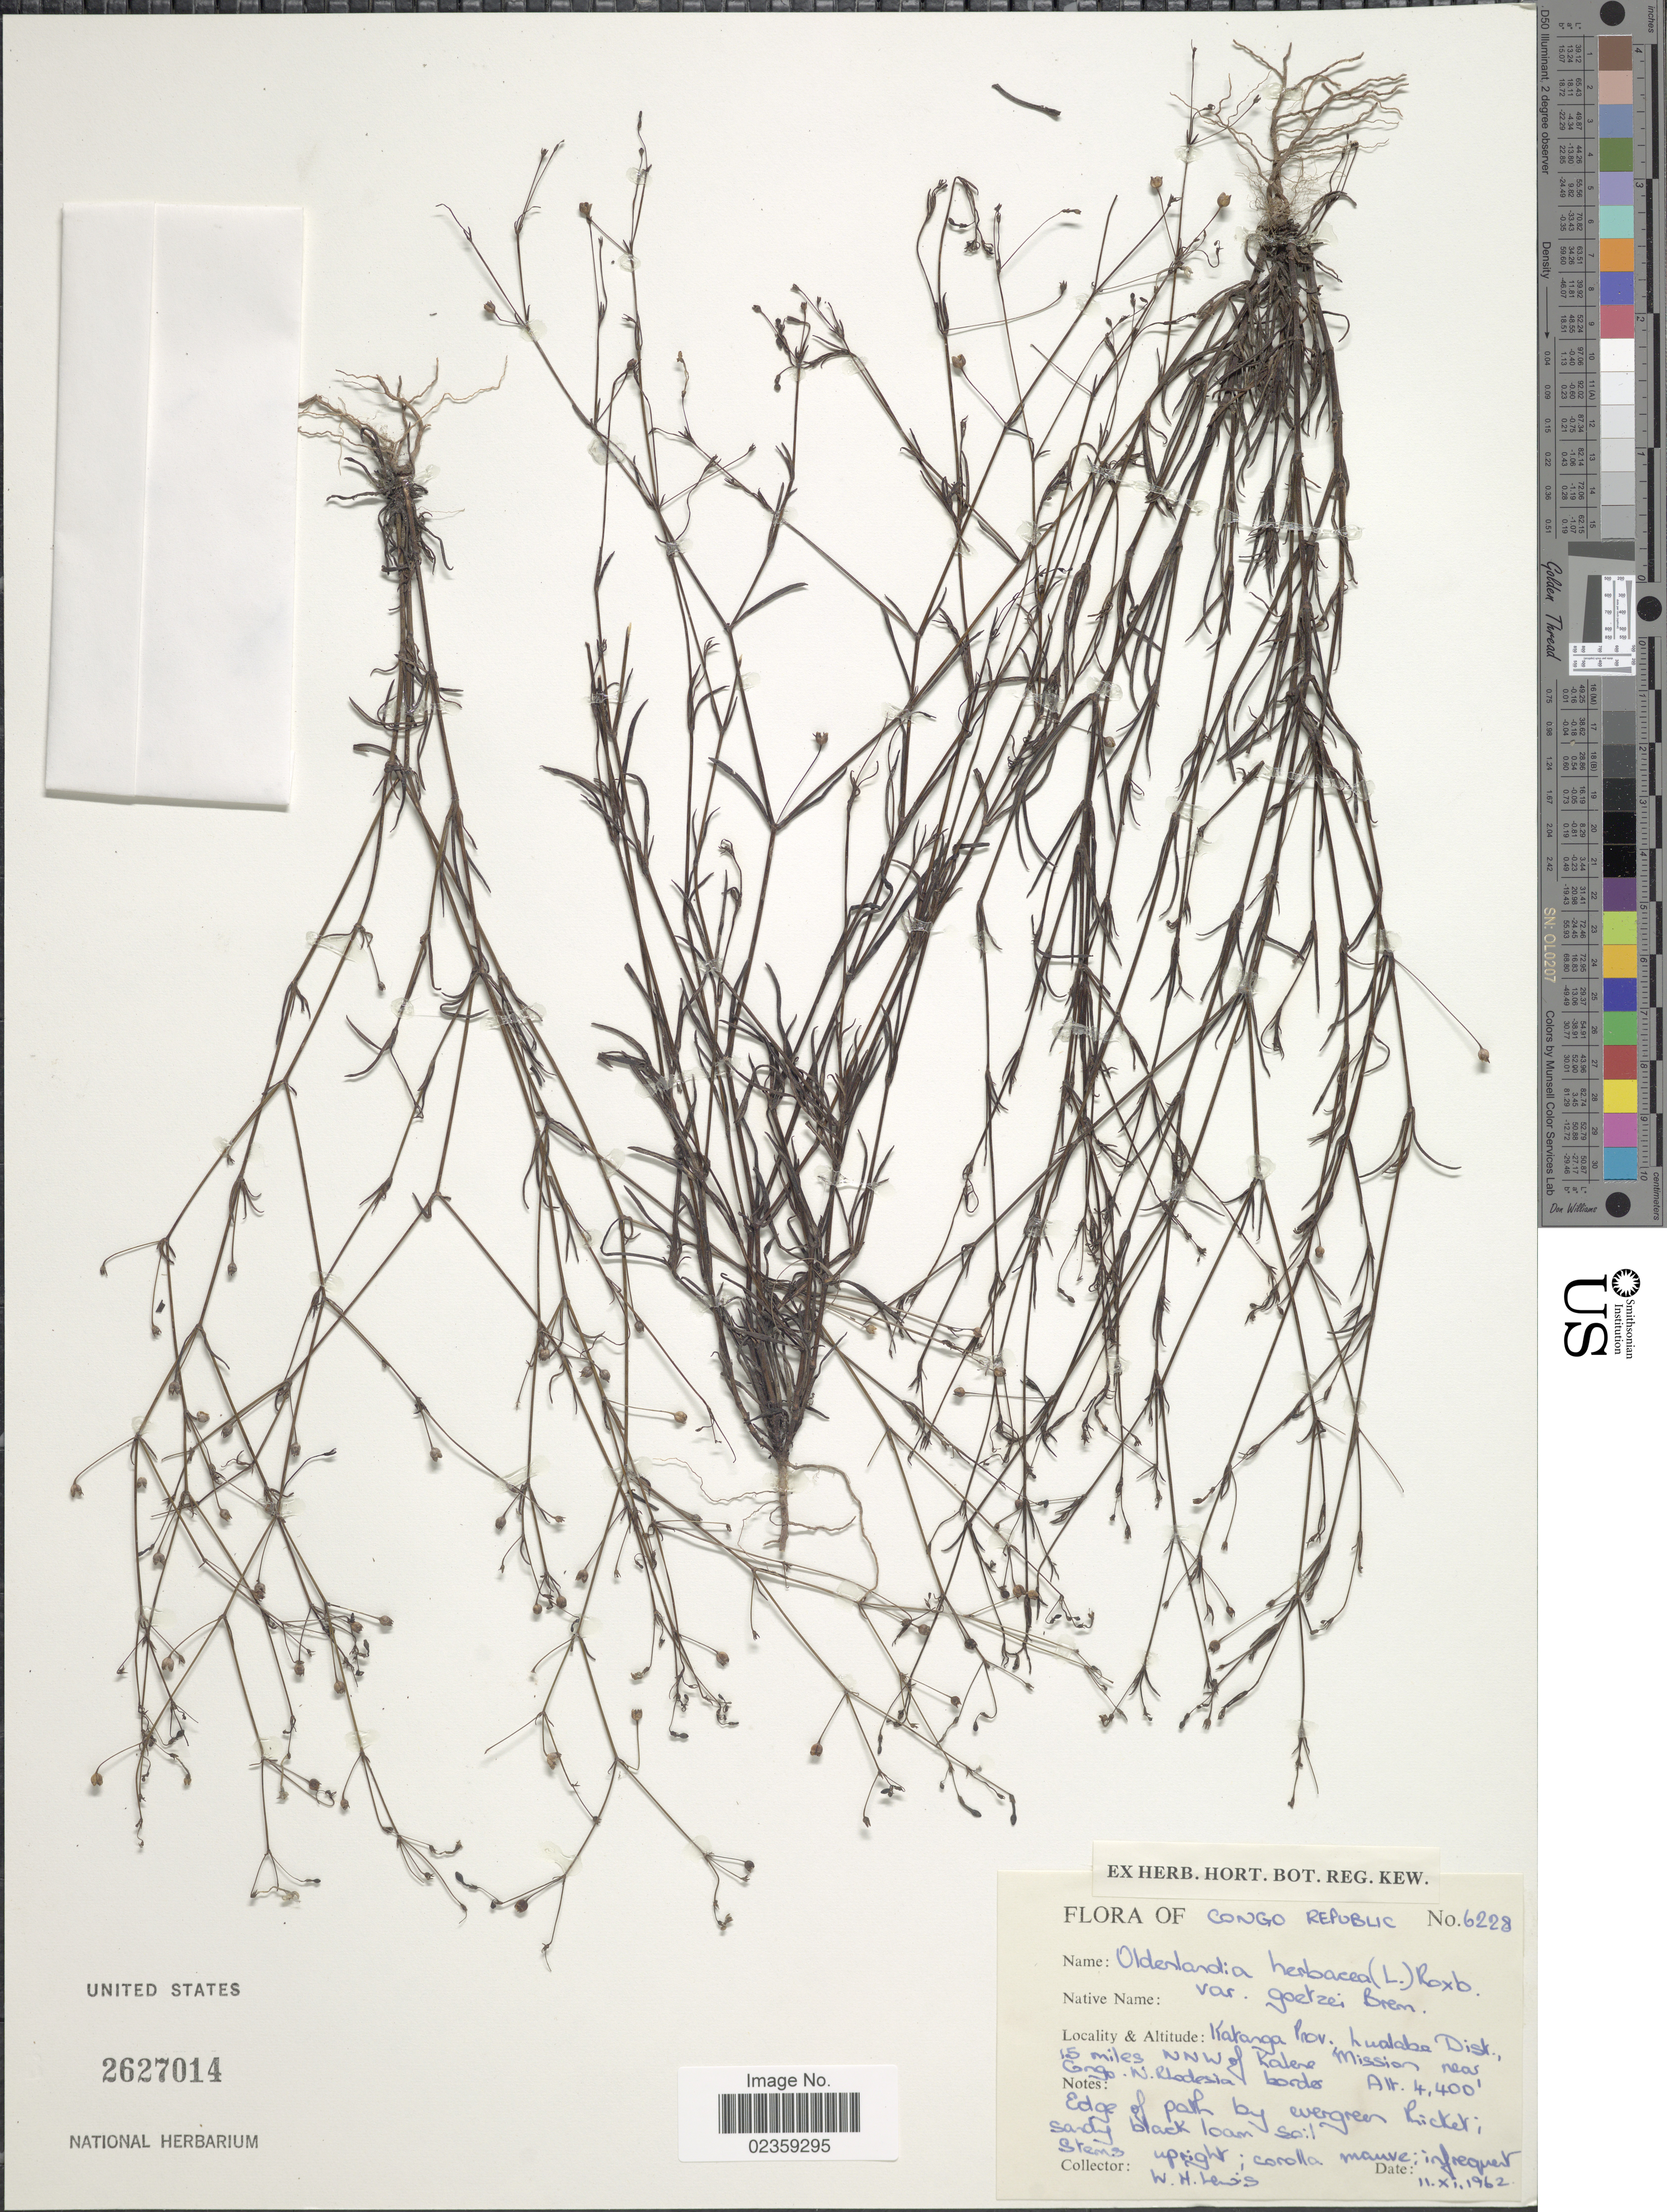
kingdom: Plantae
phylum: Tracheophyta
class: Magnoliopsida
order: Gentianales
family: Rubiaceae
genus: Oldenlandia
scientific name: Oldenlandia herbacea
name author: (L.) Roxb.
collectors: W. H. Lewis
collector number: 6228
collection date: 1962-11-11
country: Congo, Democratic Republic of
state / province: Lualaba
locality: Congo Republic. Katanga Prov. Lualaba Dist., 15 miles NNW of Ralene Mission near Cngo. N. Rhodesia border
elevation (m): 1341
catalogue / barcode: US 2627014